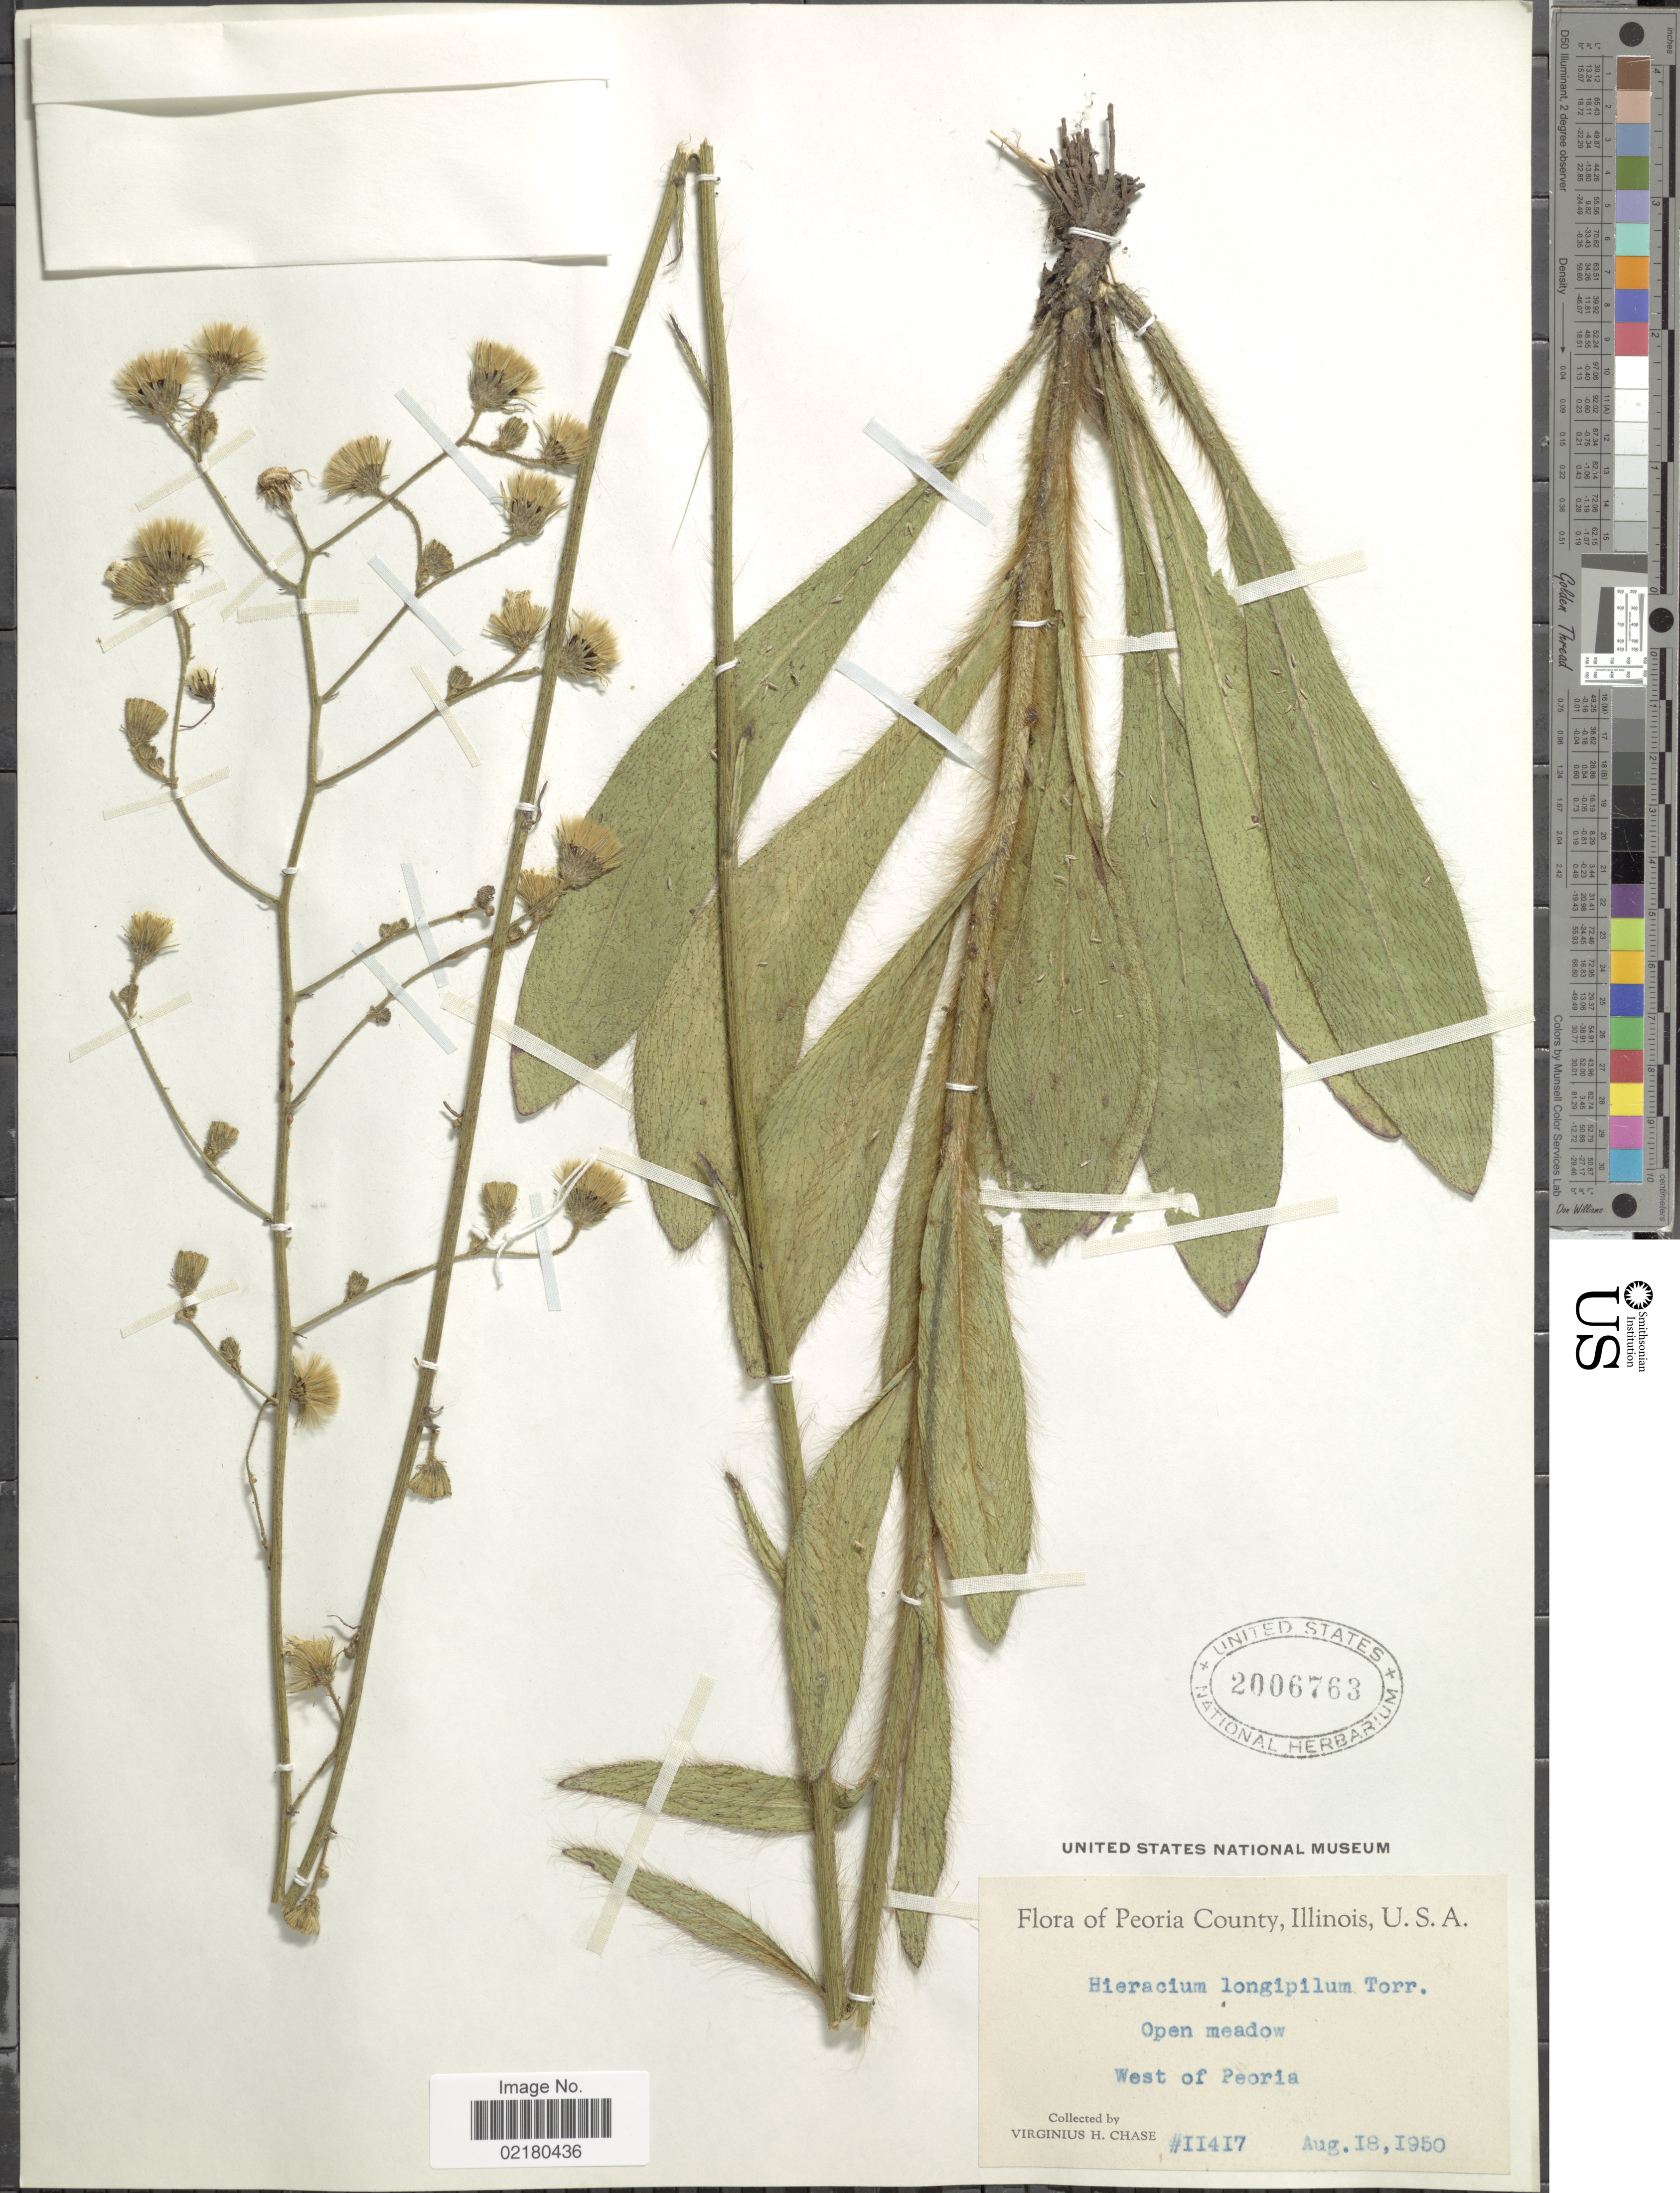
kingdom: Plantae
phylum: Tracheophyta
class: Magnoliopsida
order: Asterales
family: Asteraceae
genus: Hieracium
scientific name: Hieracium longipilum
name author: Torr. ex Hook.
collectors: V. H. Chase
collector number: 11417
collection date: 1950-08-18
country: United States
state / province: Illinois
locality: Peoria County: Open meadow, West of Peoria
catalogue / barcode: US 2006763